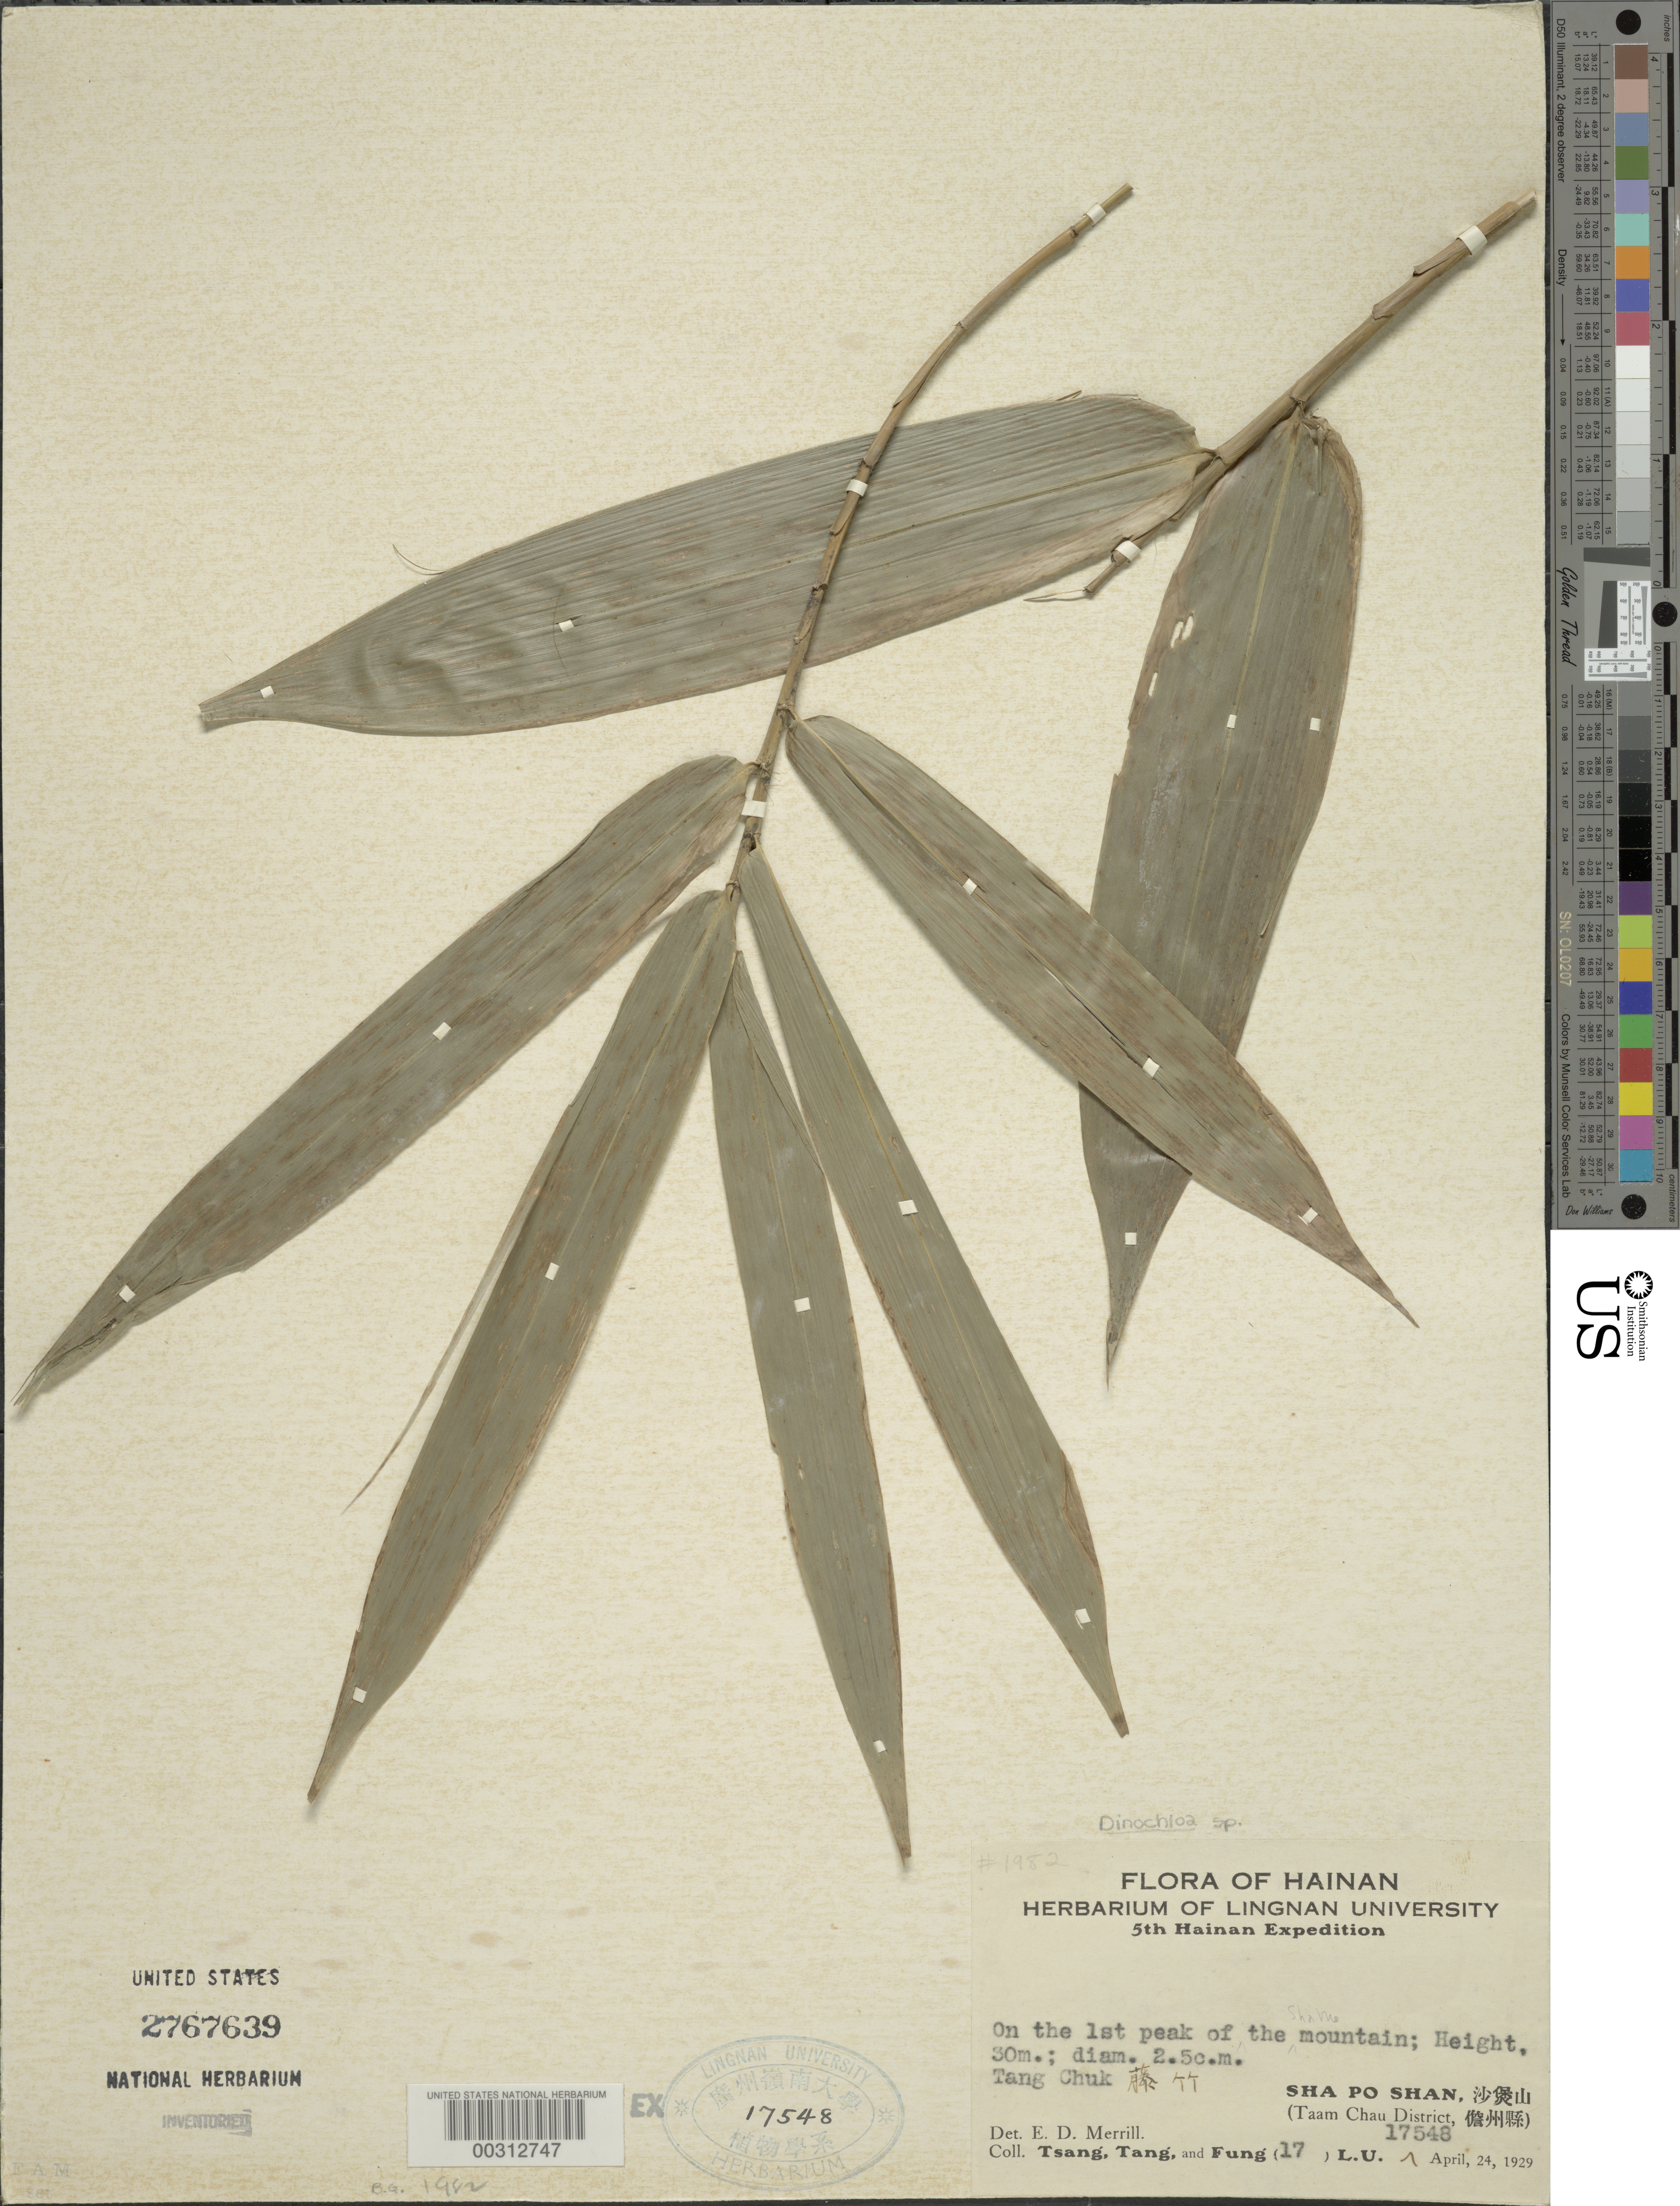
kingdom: Plantae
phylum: Tracheophyta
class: Liliopsida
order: Poales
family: Poaceae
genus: Dinochloa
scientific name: Dinochloa sp.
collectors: W. T. Tsang, S. P. Tang & H. L. Fung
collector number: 17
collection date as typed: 24 Apr 1929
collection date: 1929-04-24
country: China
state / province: Hainan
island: Hainan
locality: Taam chau dist, sha po shan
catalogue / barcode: US 2767639